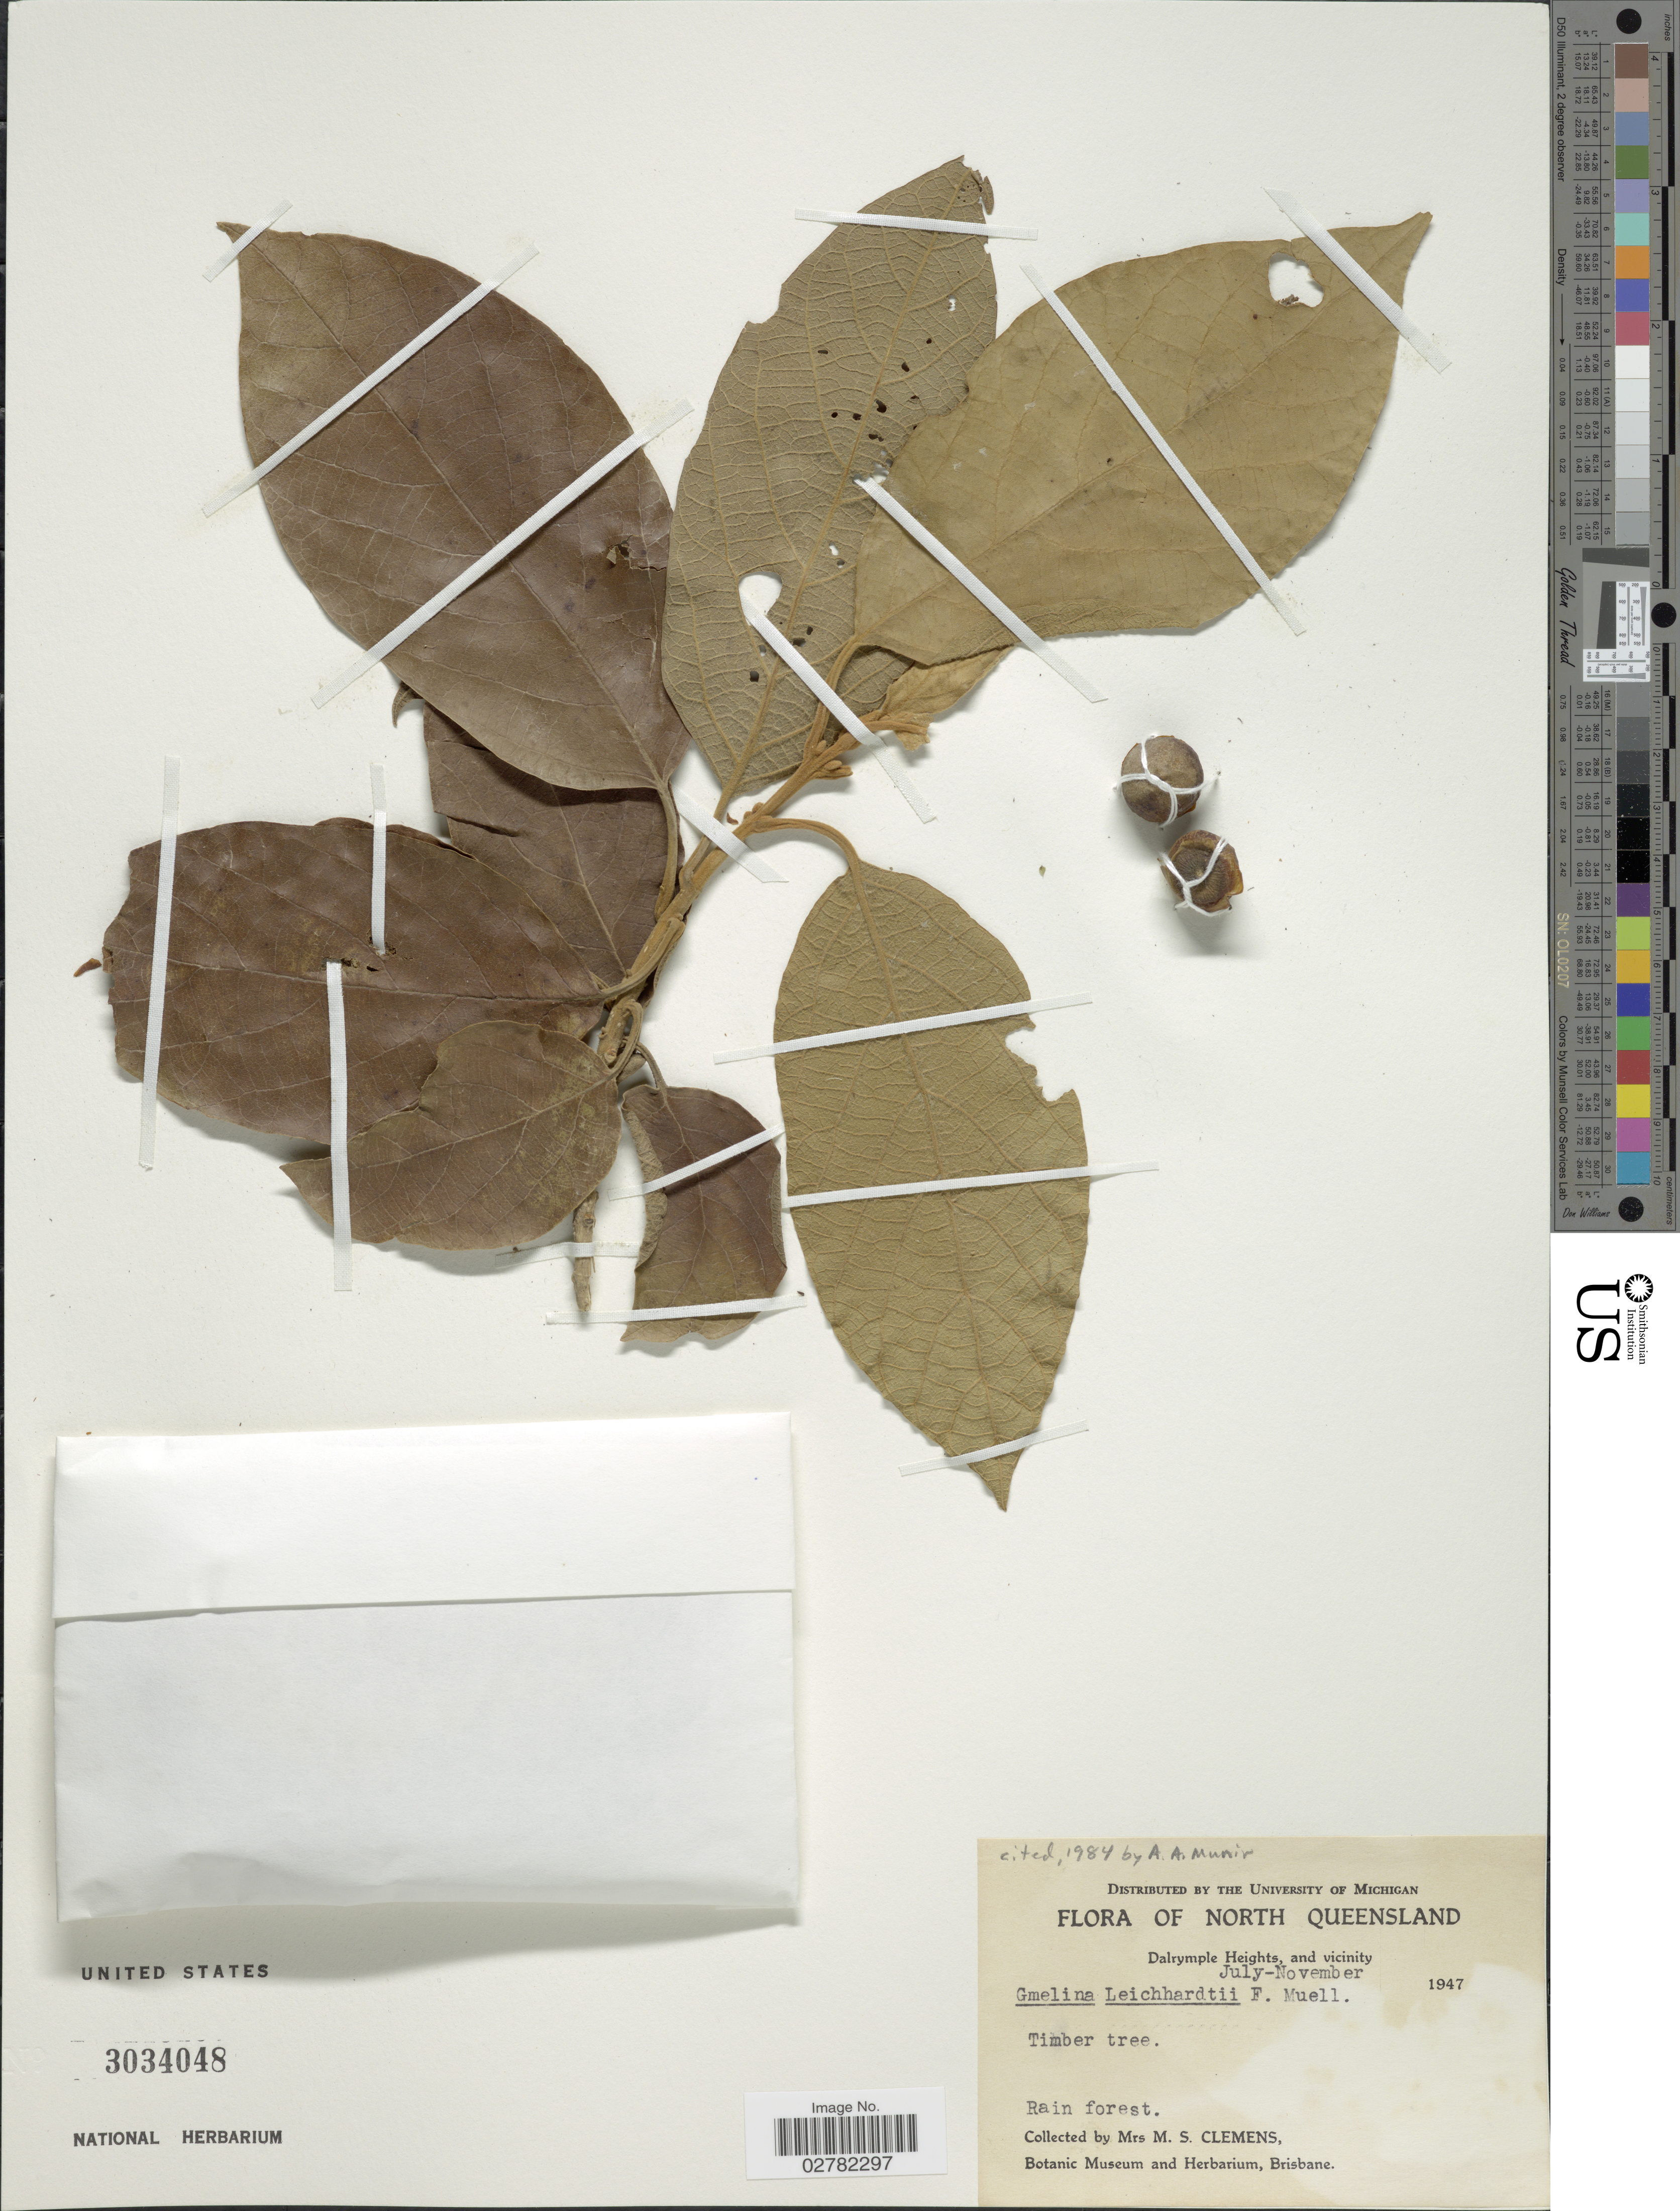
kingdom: Plantae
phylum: Tracheophyta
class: Magnoliopsida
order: Lamiales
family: Lamiaceae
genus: Gmelina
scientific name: Gmelina leichardtii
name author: (F. Muell.) Benth.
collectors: M. S. Clemens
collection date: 1947-07/1947-11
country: Australia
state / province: Queensland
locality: North Queensland. Dalrymple Heights, and vicinity.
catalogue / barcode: US 3034048